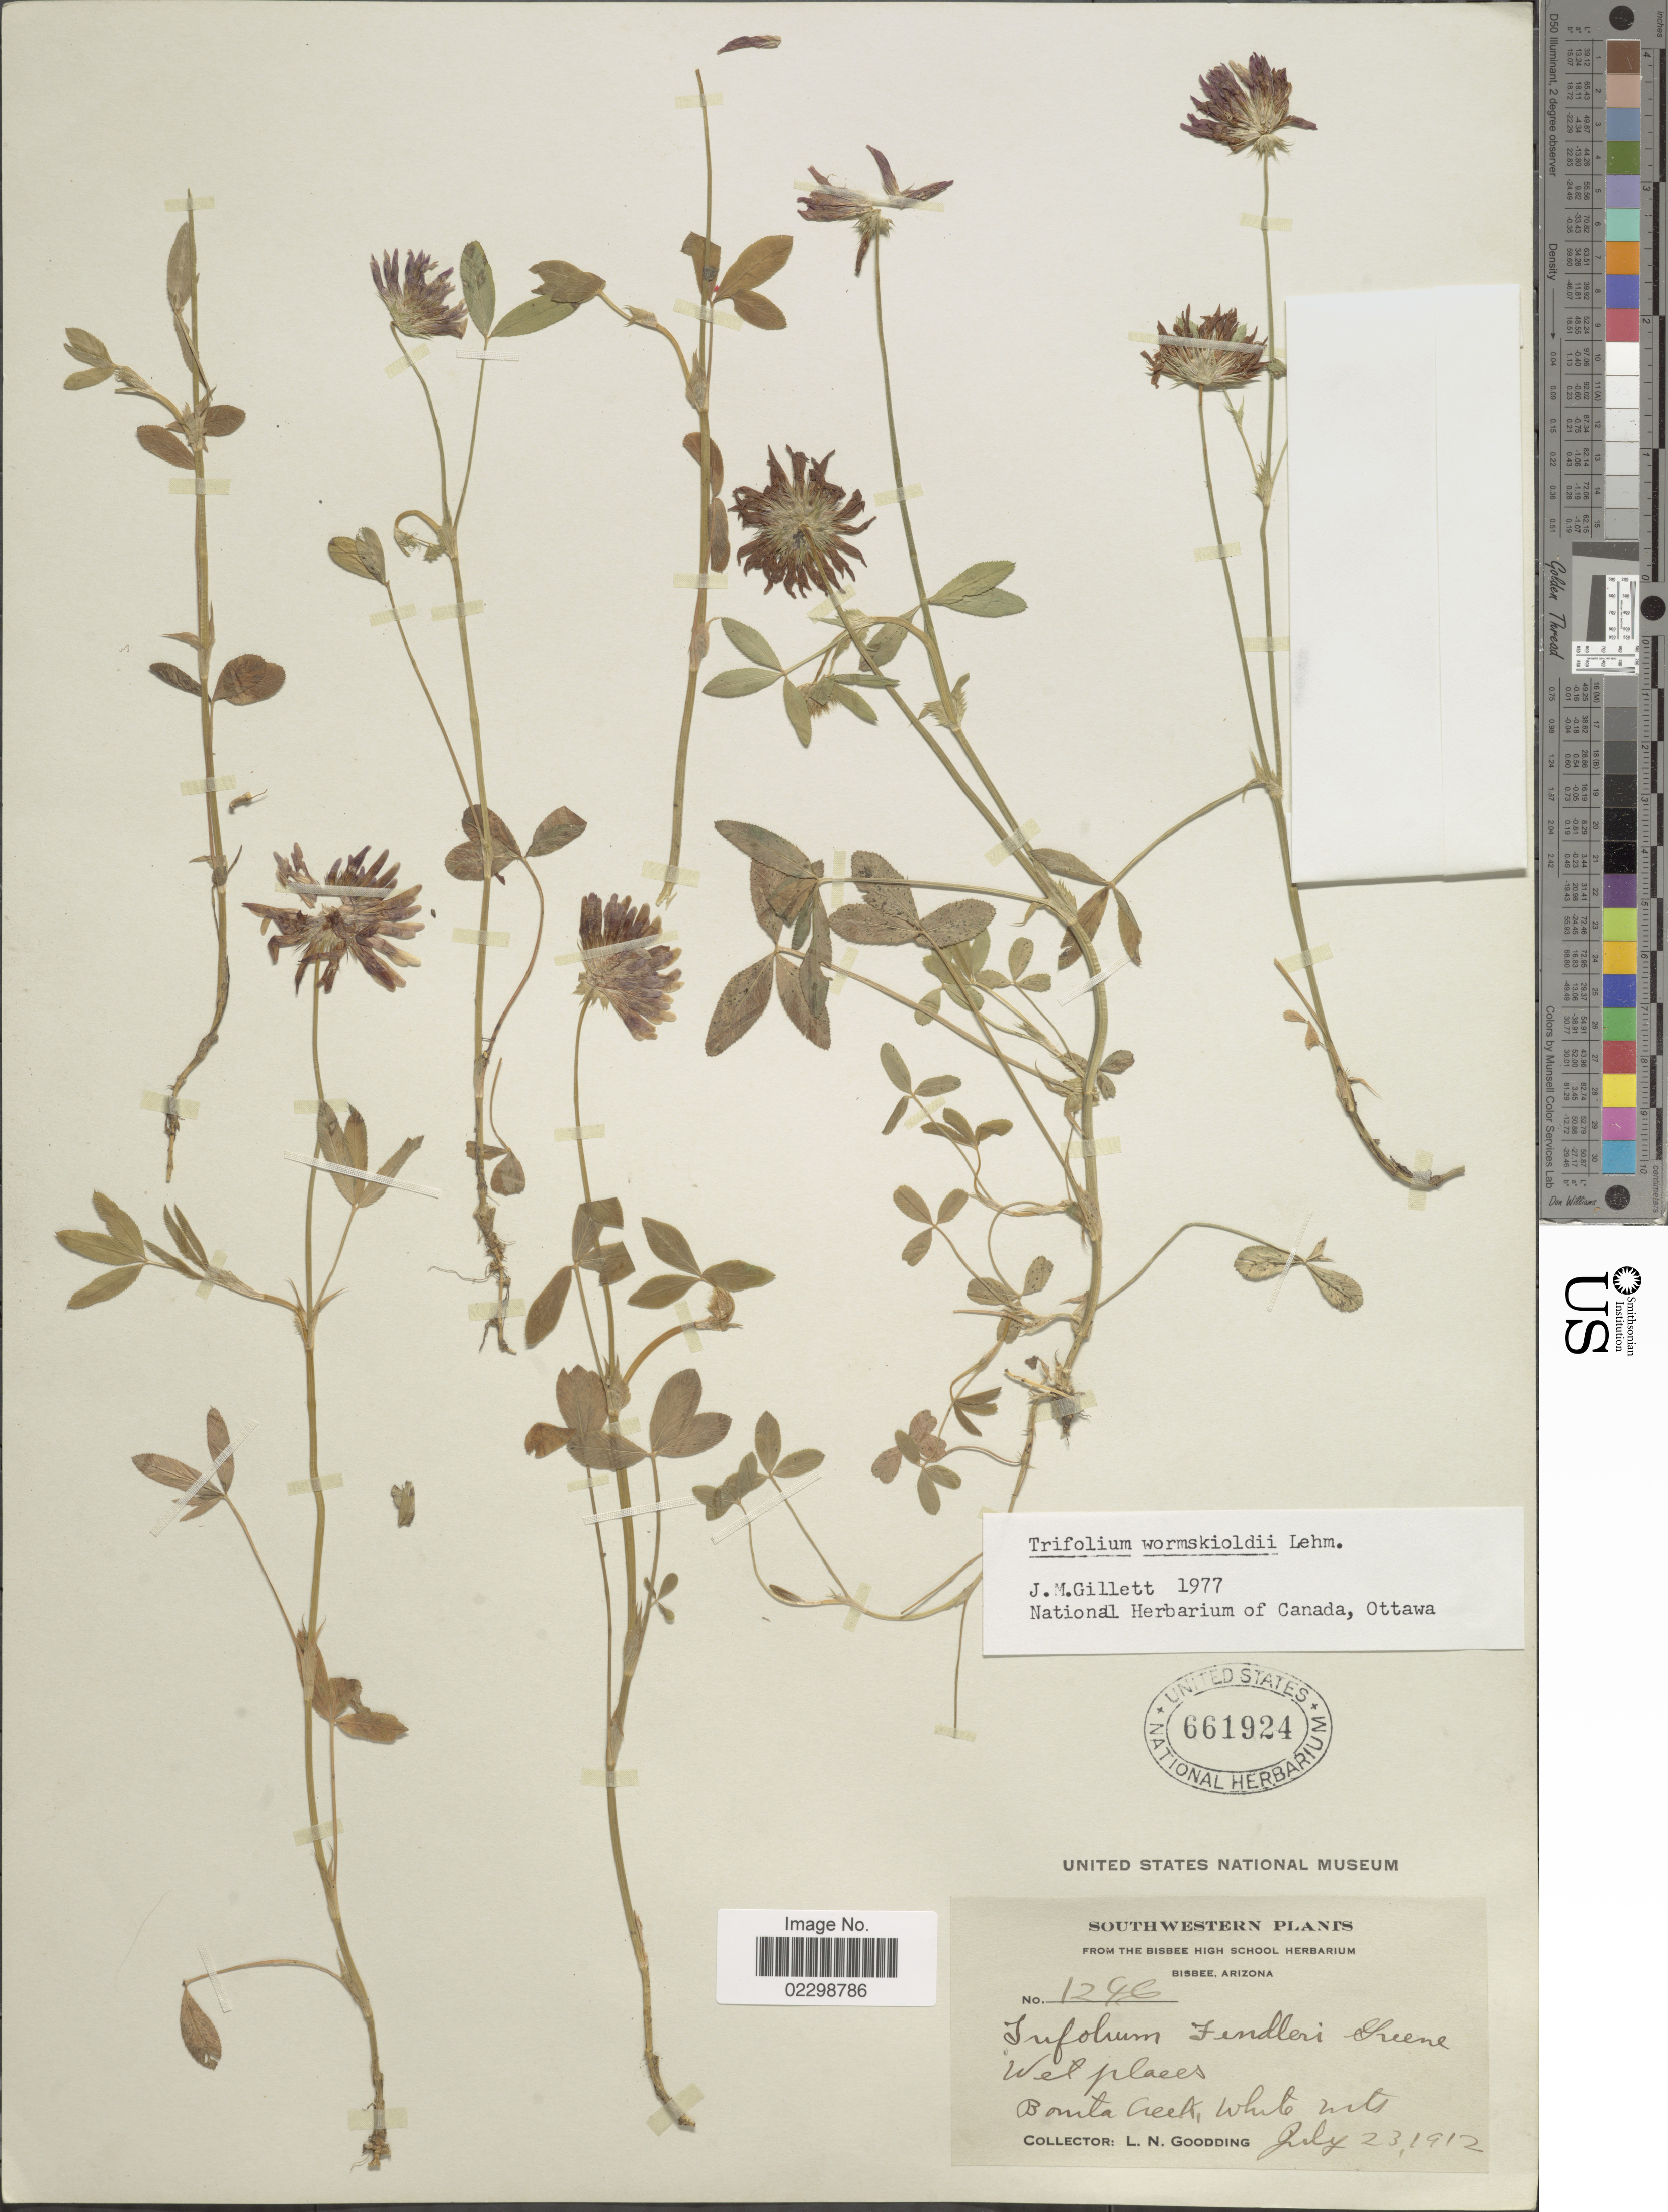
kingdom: Plantae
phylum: Tracheophyta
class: Magnoliopsida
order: Fabales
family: Fabaceae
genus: Trifolium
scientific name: Trifolium wormskioldii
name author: Lehm.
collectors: L. N. Goodding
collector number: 1296*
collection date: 1912-07-23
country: United States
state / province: Arizona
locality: Southwestern , wet places, Bonta Creek, White Mts.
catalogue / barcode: US 661924